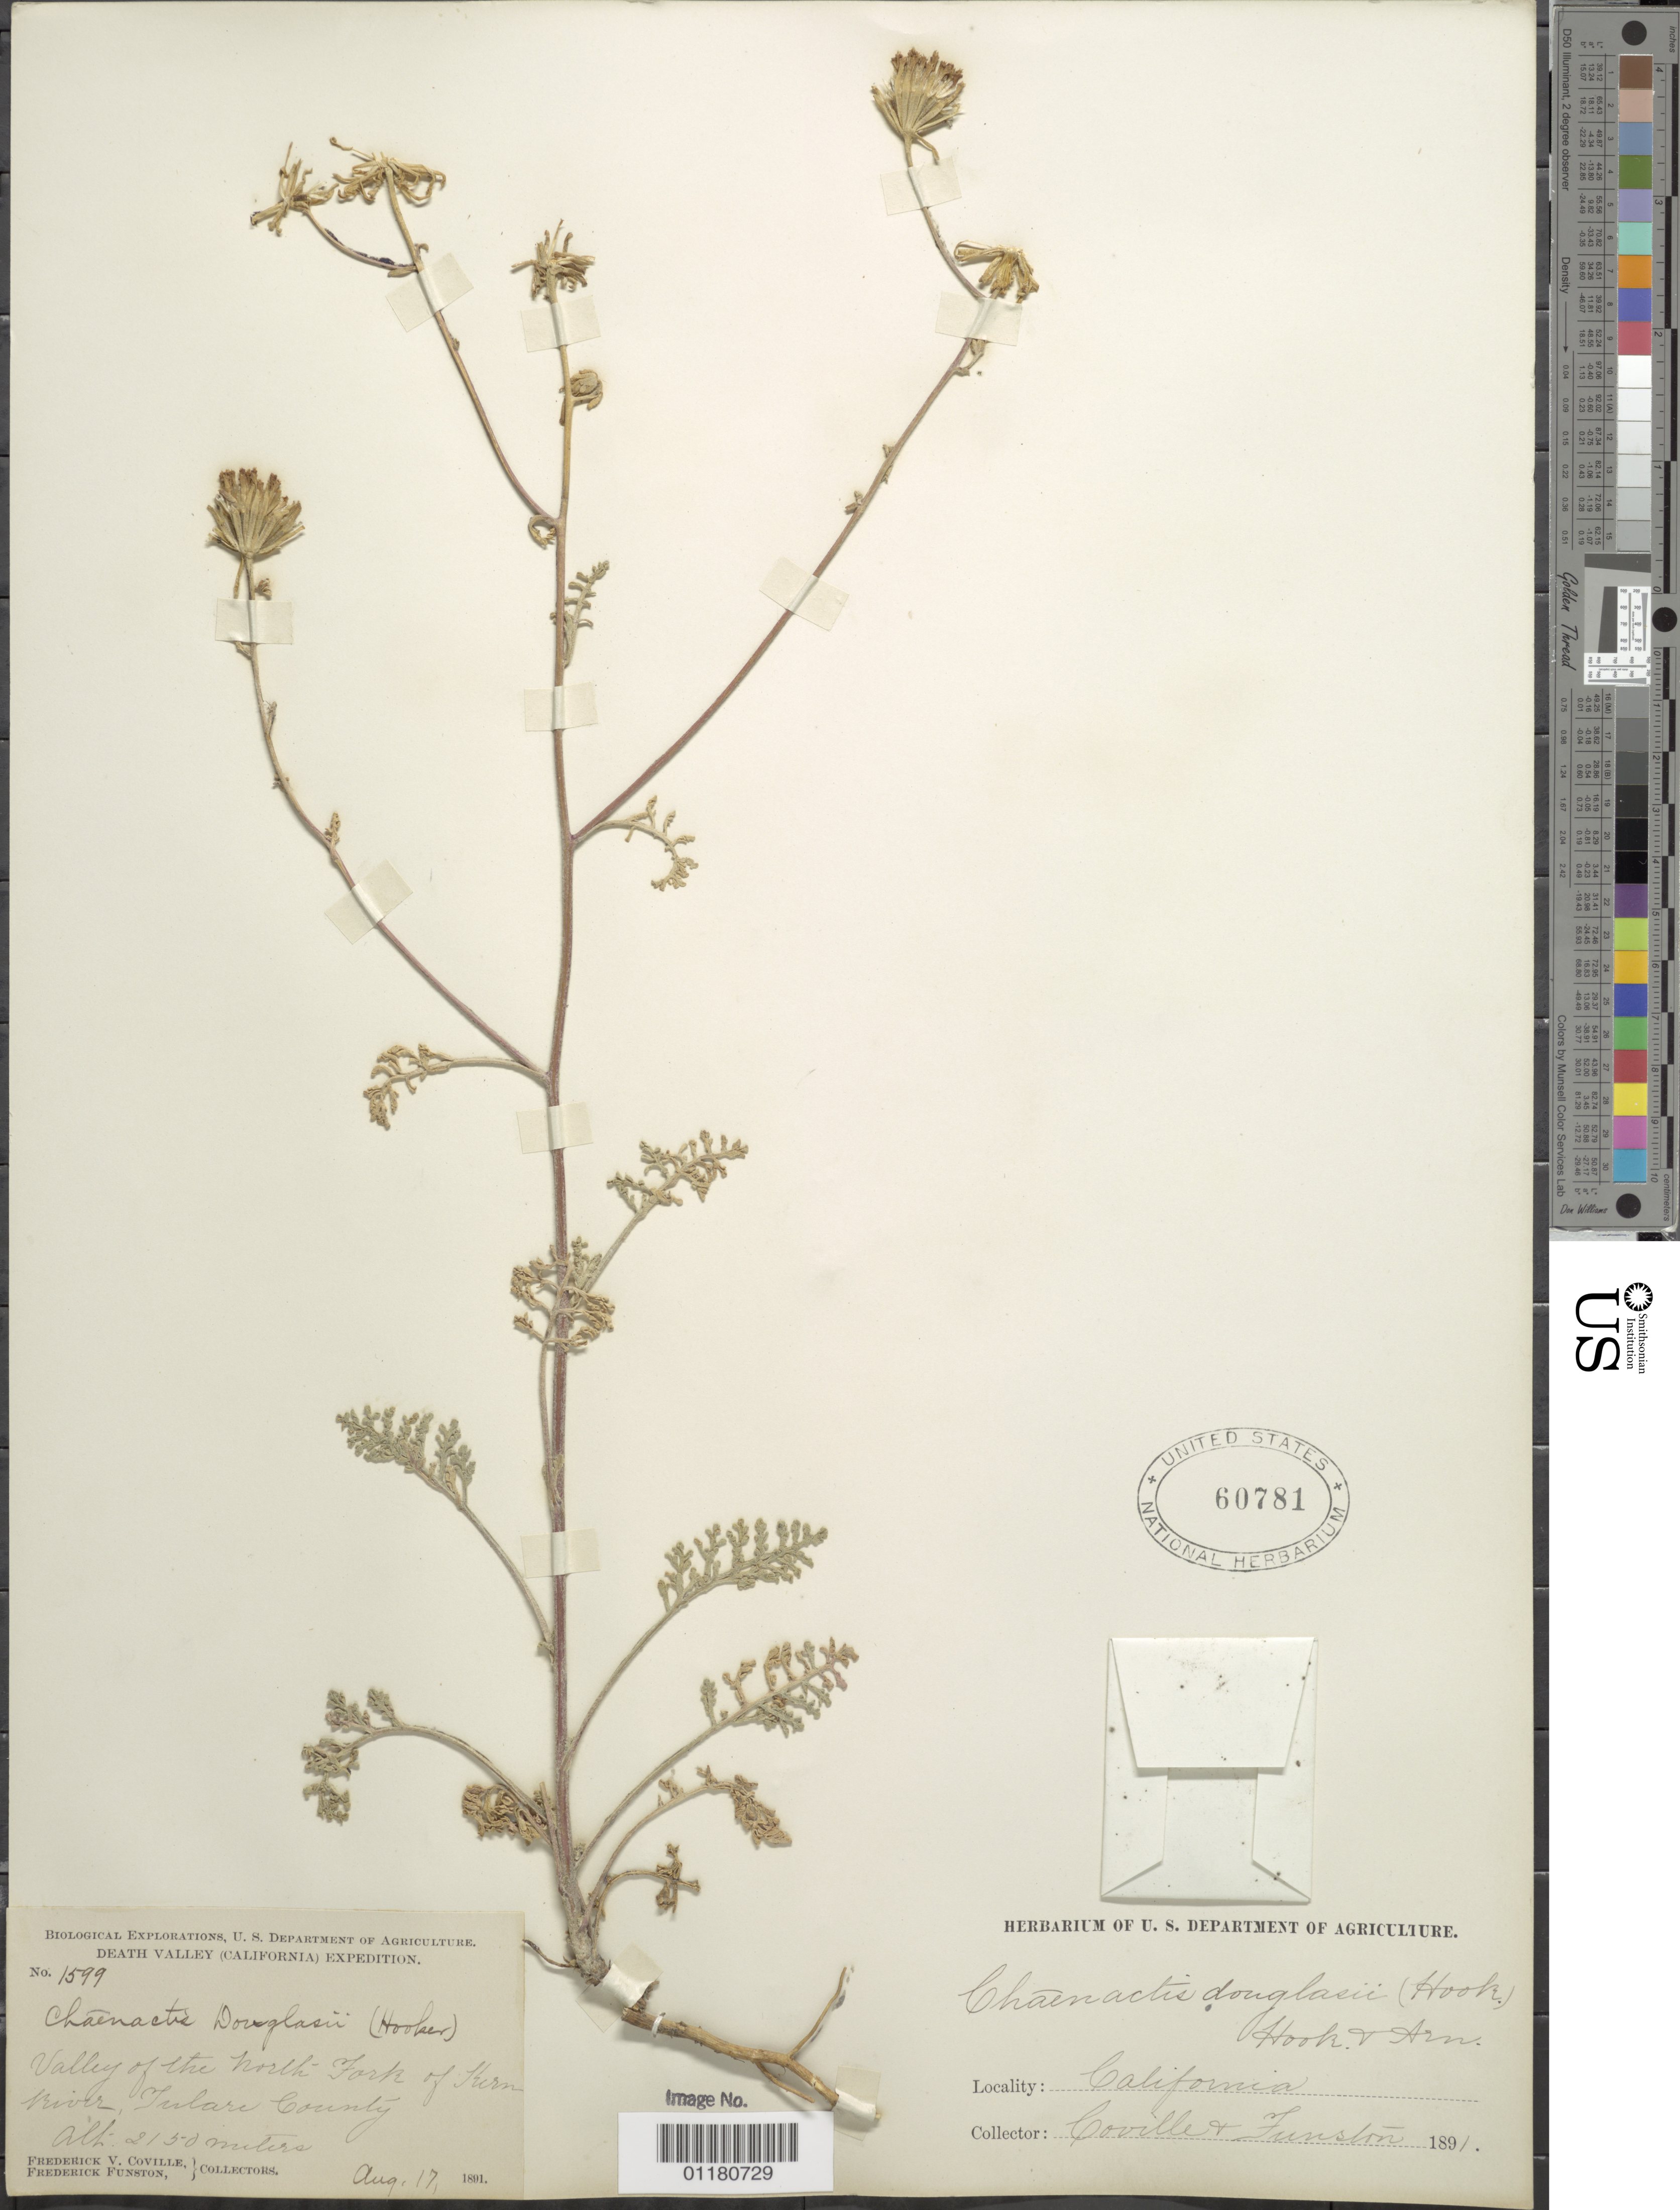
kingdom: Plantae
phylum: Tracheophyta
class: Magnoliopsida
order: Asterales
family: Asteraceae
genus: Chaenactis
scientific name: Chaenactis douglasii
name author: Hook. & Arn.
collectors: F. V. Coville & F. Funston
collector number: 1599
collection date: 1891-08-17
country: United States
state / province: California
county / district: Tulare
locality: Valley of north Fork of Kern River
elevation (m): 2150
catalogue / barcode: US 60781